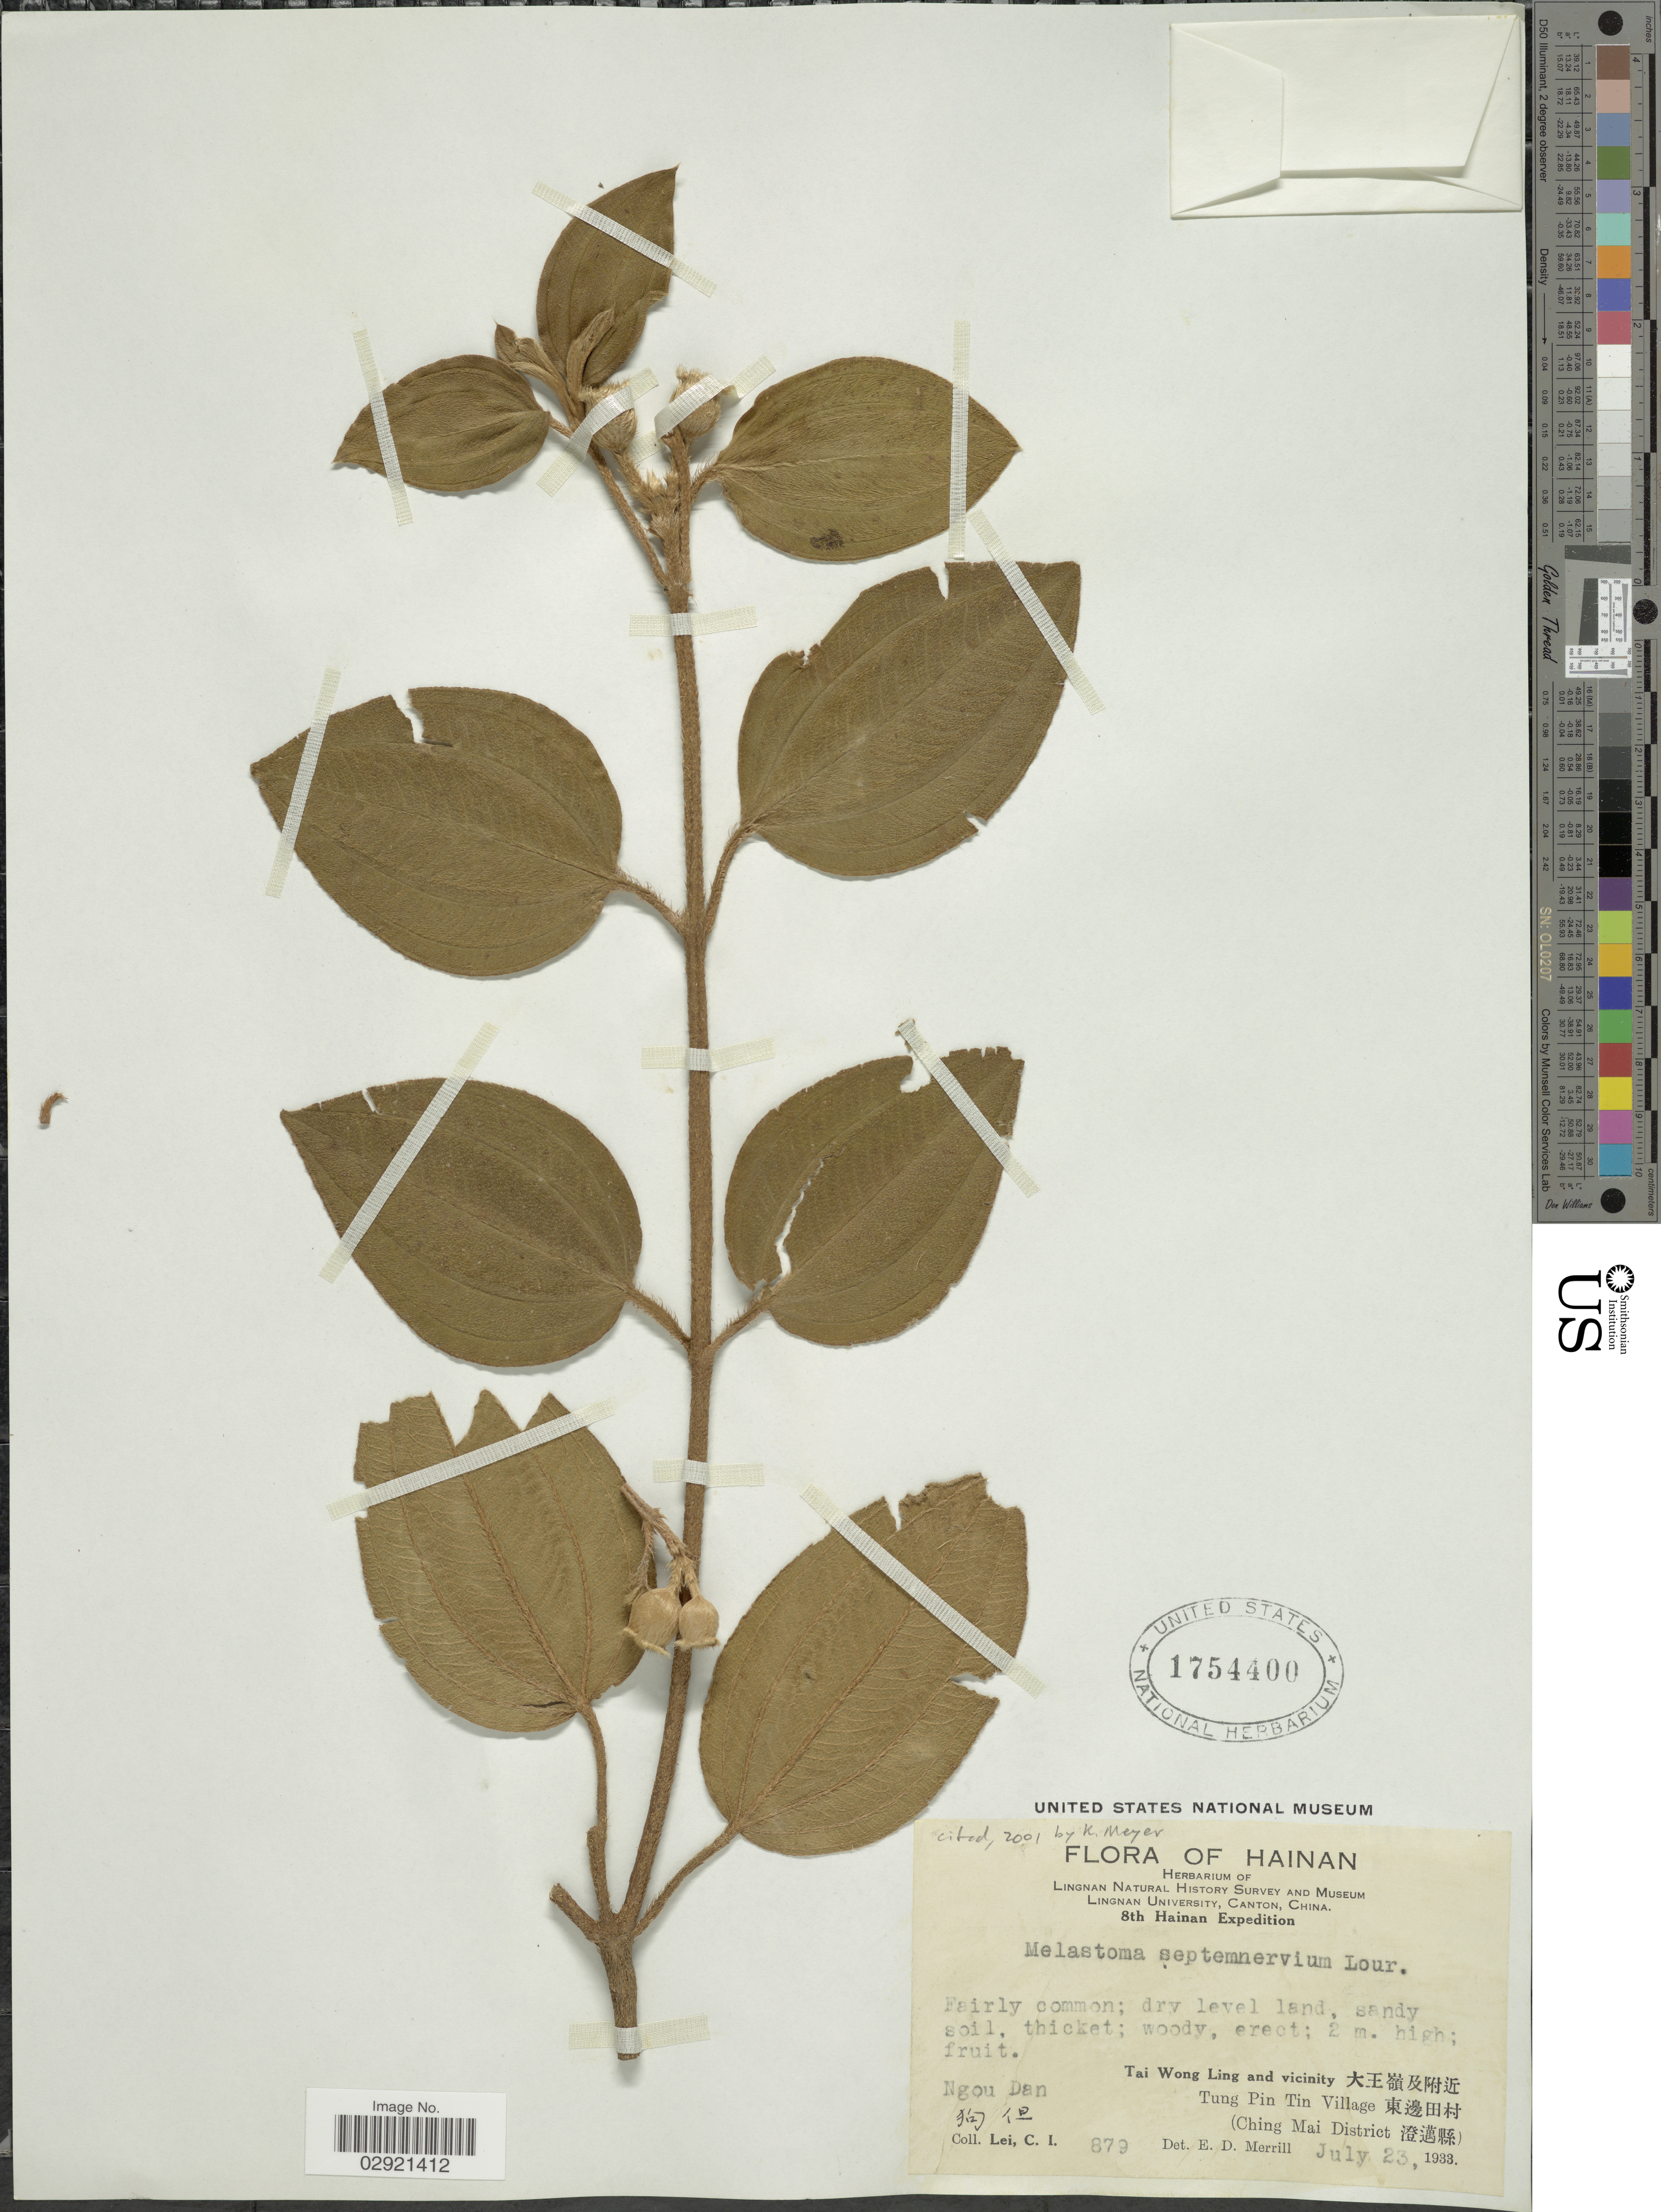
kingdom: Plantae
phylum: Tracheophyta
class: Magnoliopsida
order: Myrtales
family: Melastomataceae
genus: Melastoma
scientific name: Melastoma candidum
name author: D. Don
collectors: C. I. Lei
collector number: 879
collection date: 1933-07-23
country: China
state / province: Hainan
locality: Tai Wong Ling and vicinity. Tung Pin Tin Village. (Ching Mai District.)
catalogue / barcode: US 1754400